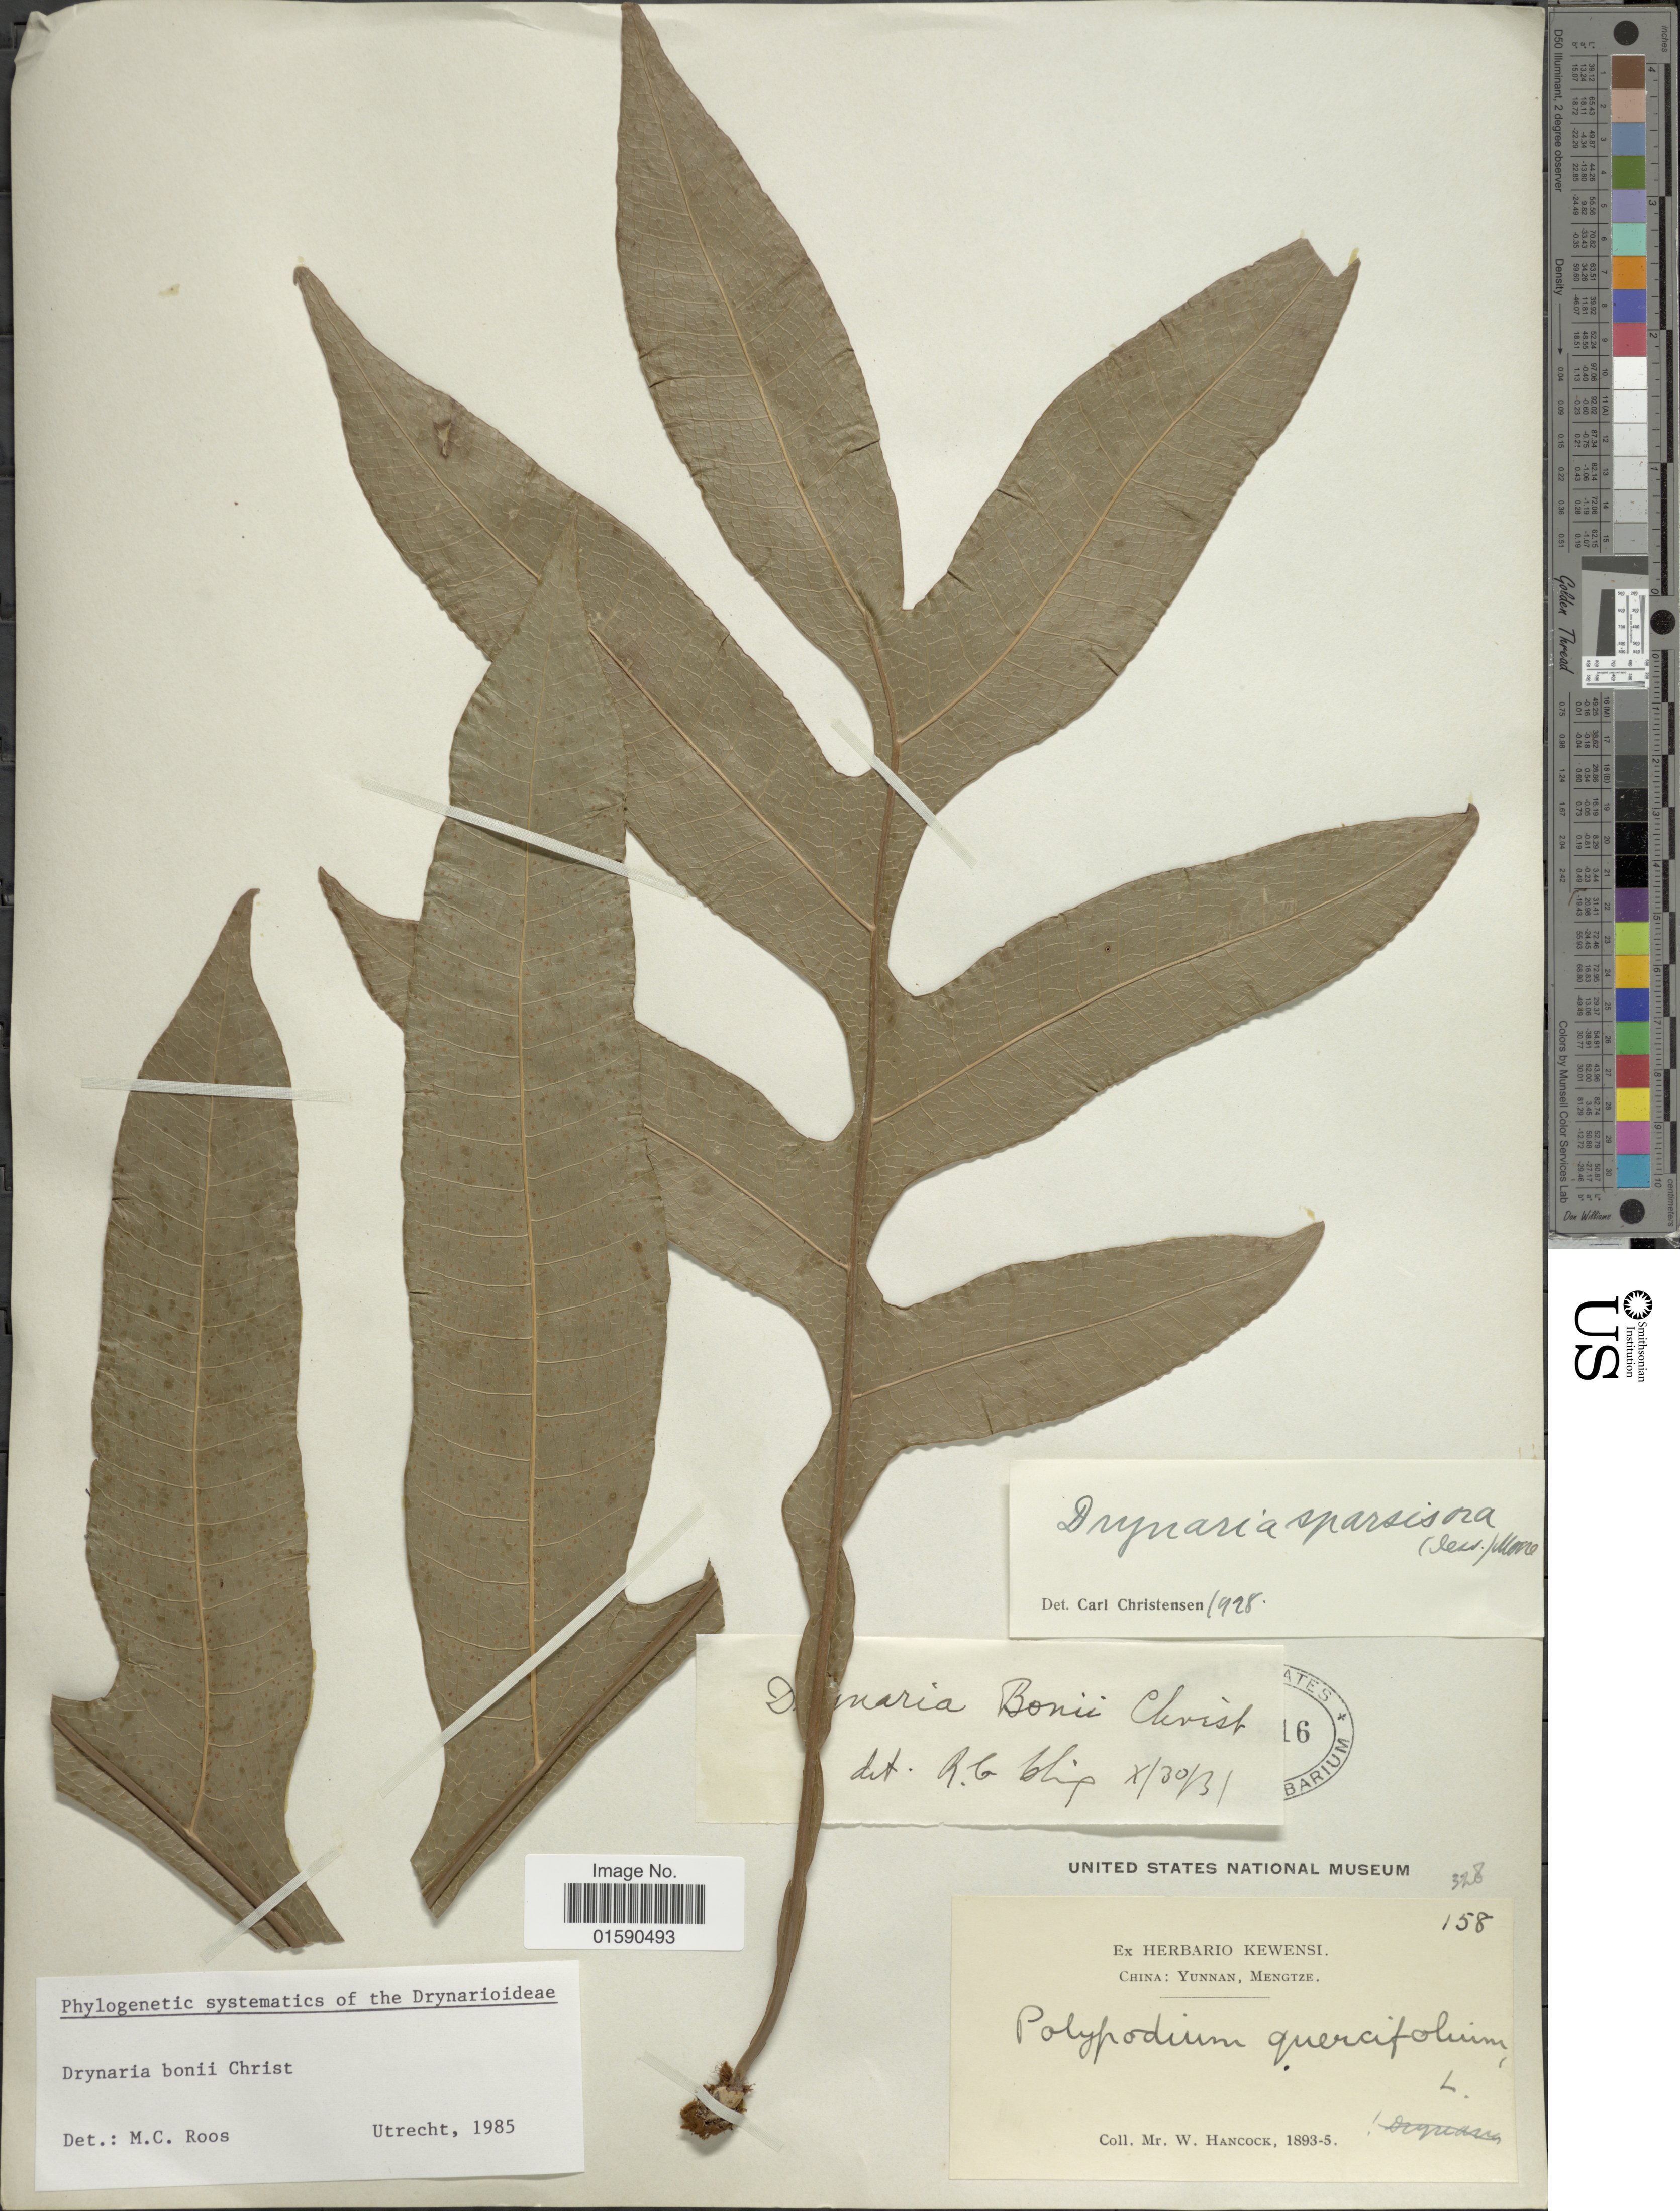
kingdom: Plantae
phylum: Tracheophyta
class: Polypodiopsida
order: Polypodiales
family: Polypodiaceae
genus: Drynaria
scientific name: Drynaria bonii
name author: Christ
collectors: W. Hancock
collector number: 158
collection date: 1893/1895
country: China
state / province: Yunnan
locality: Yunnan, Mengtze